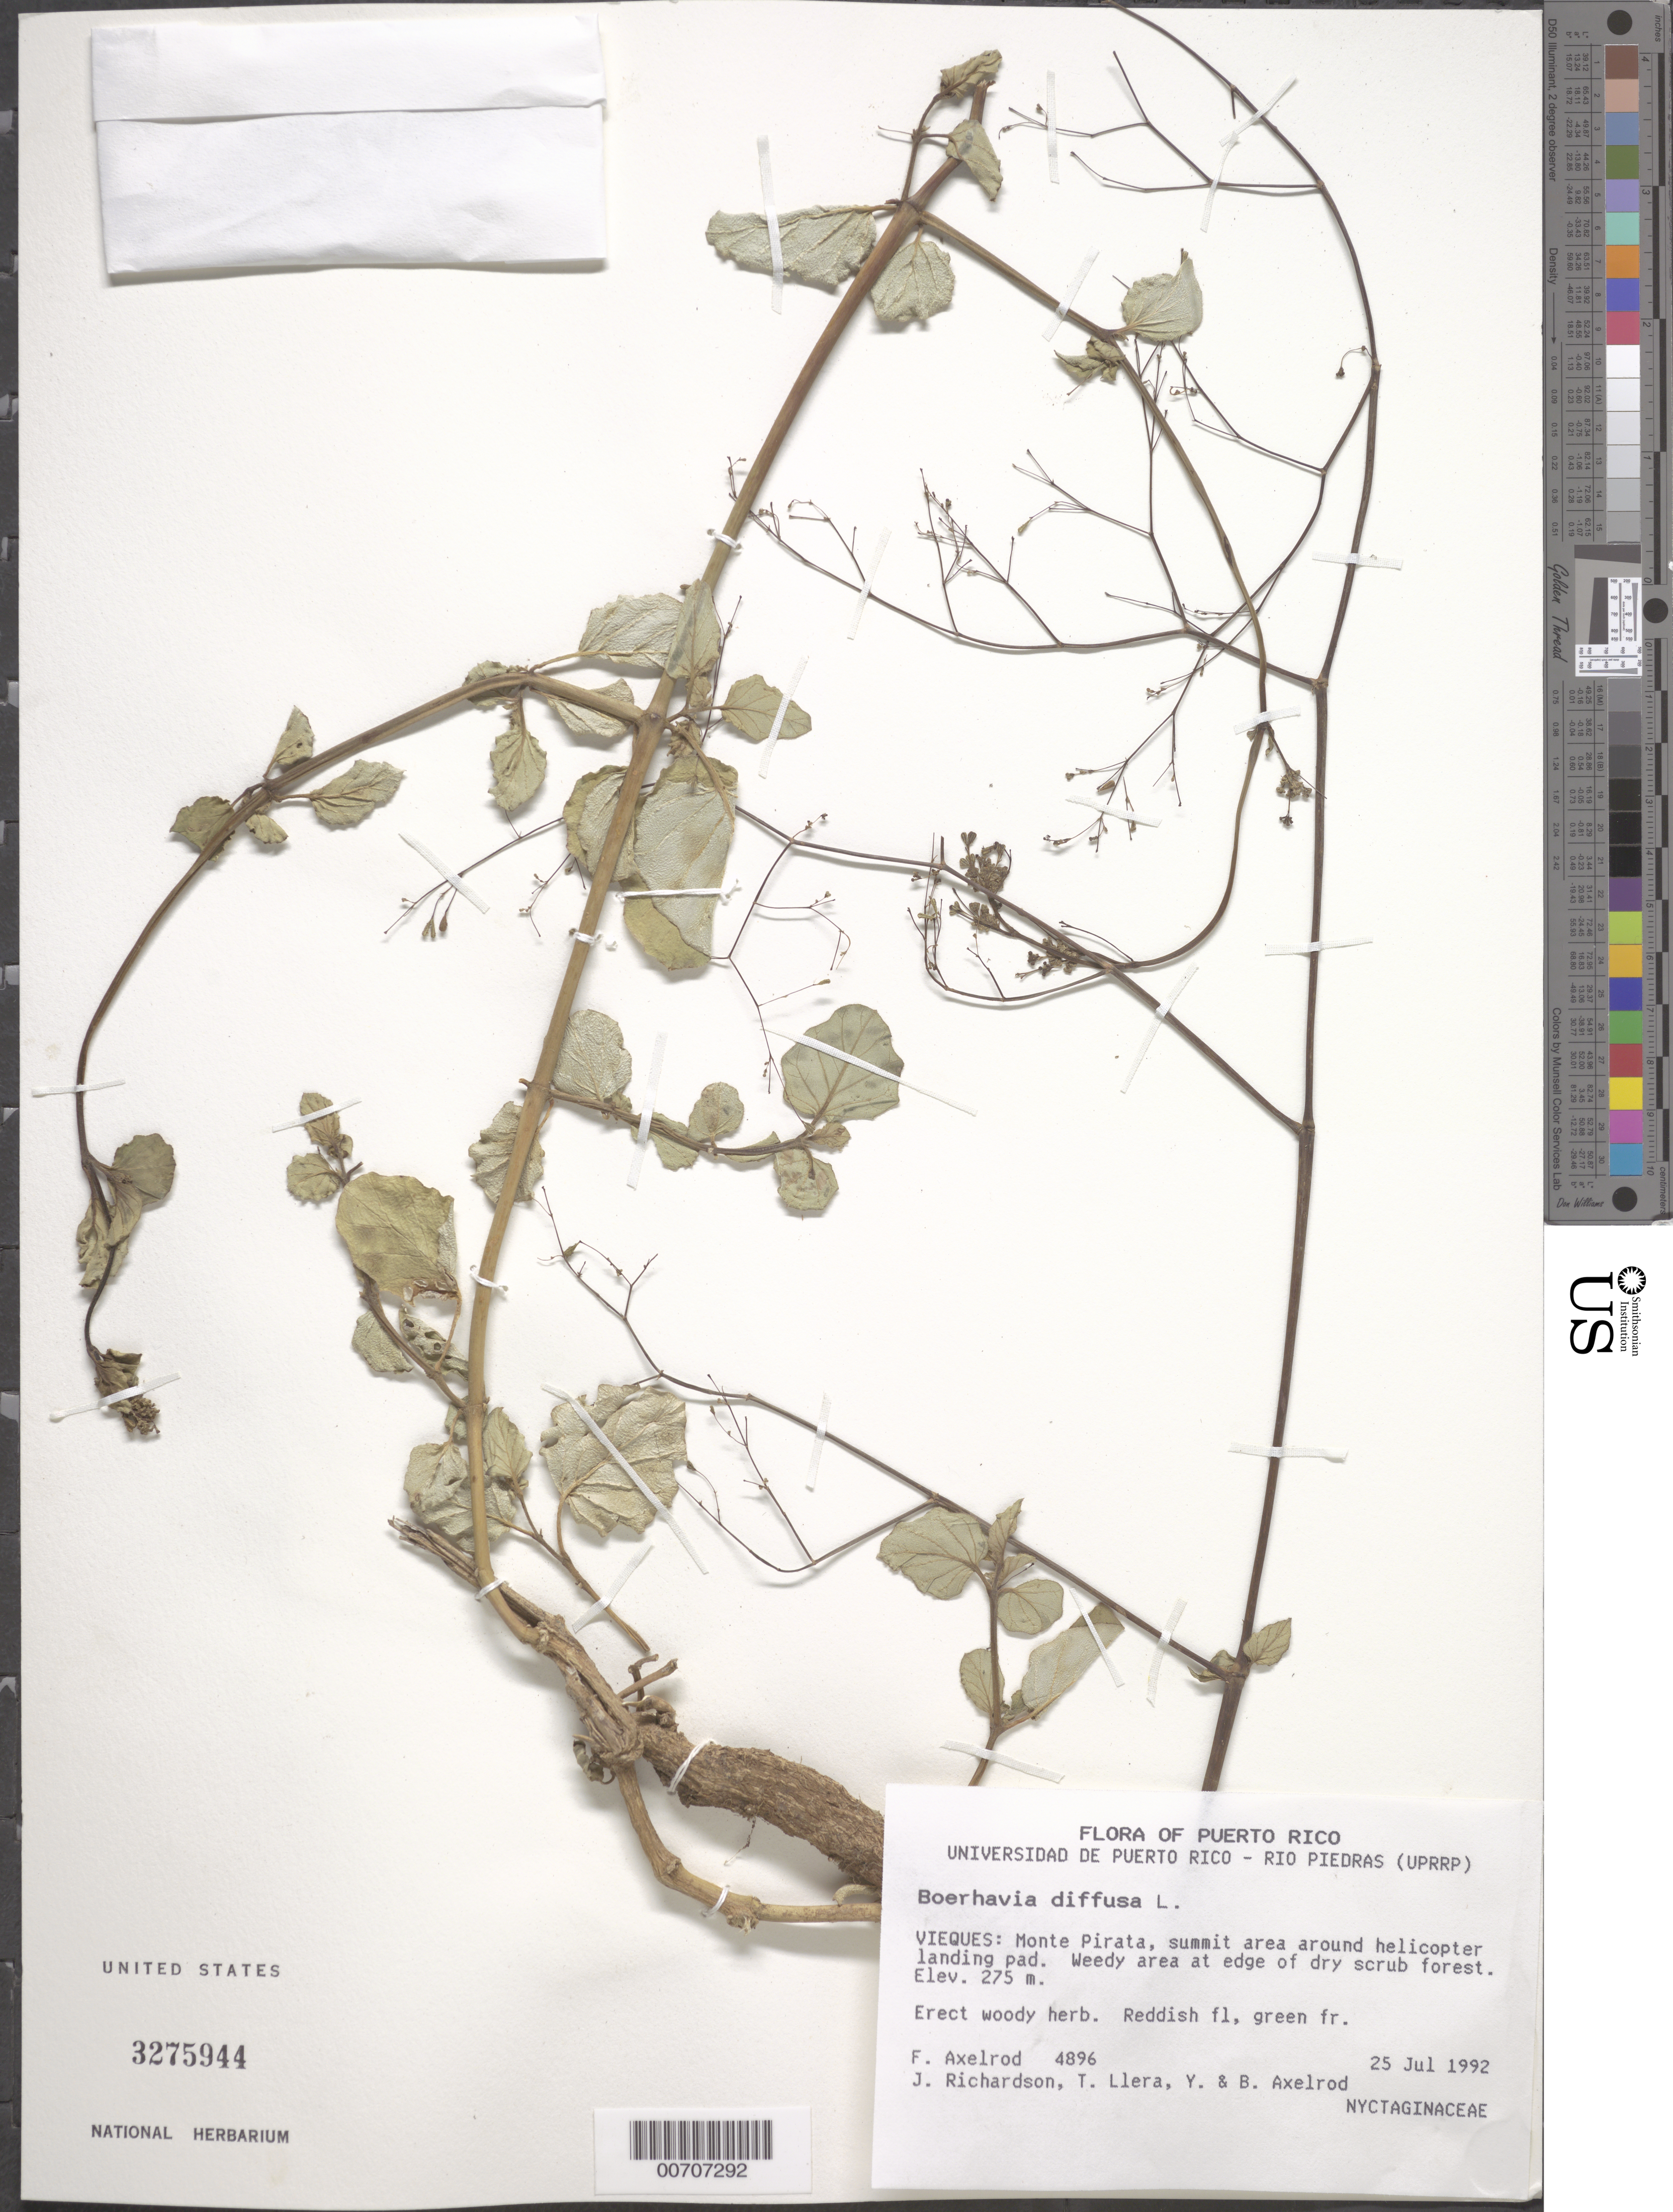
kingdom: Plantae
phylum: Tracheophyta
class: Magnoliopsida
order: Caryophyllales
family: Nyctaginaceae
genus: Boerhavia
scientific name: Boerhavia diffusa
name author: L.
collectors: F. S. Axelrod, J. Richardson, T. Llera, Y. Axelrod & B. Axelrod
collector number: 4896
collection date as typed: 25 Jul 1992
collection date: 1992-07-25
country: Puerto Rico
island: Vieques Island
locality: Vieques: Monte Pirata, summit area around helicopter landing pad.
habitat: Weedy area at edge of dry scrub forest.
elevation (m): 275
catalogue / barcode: US 3275944